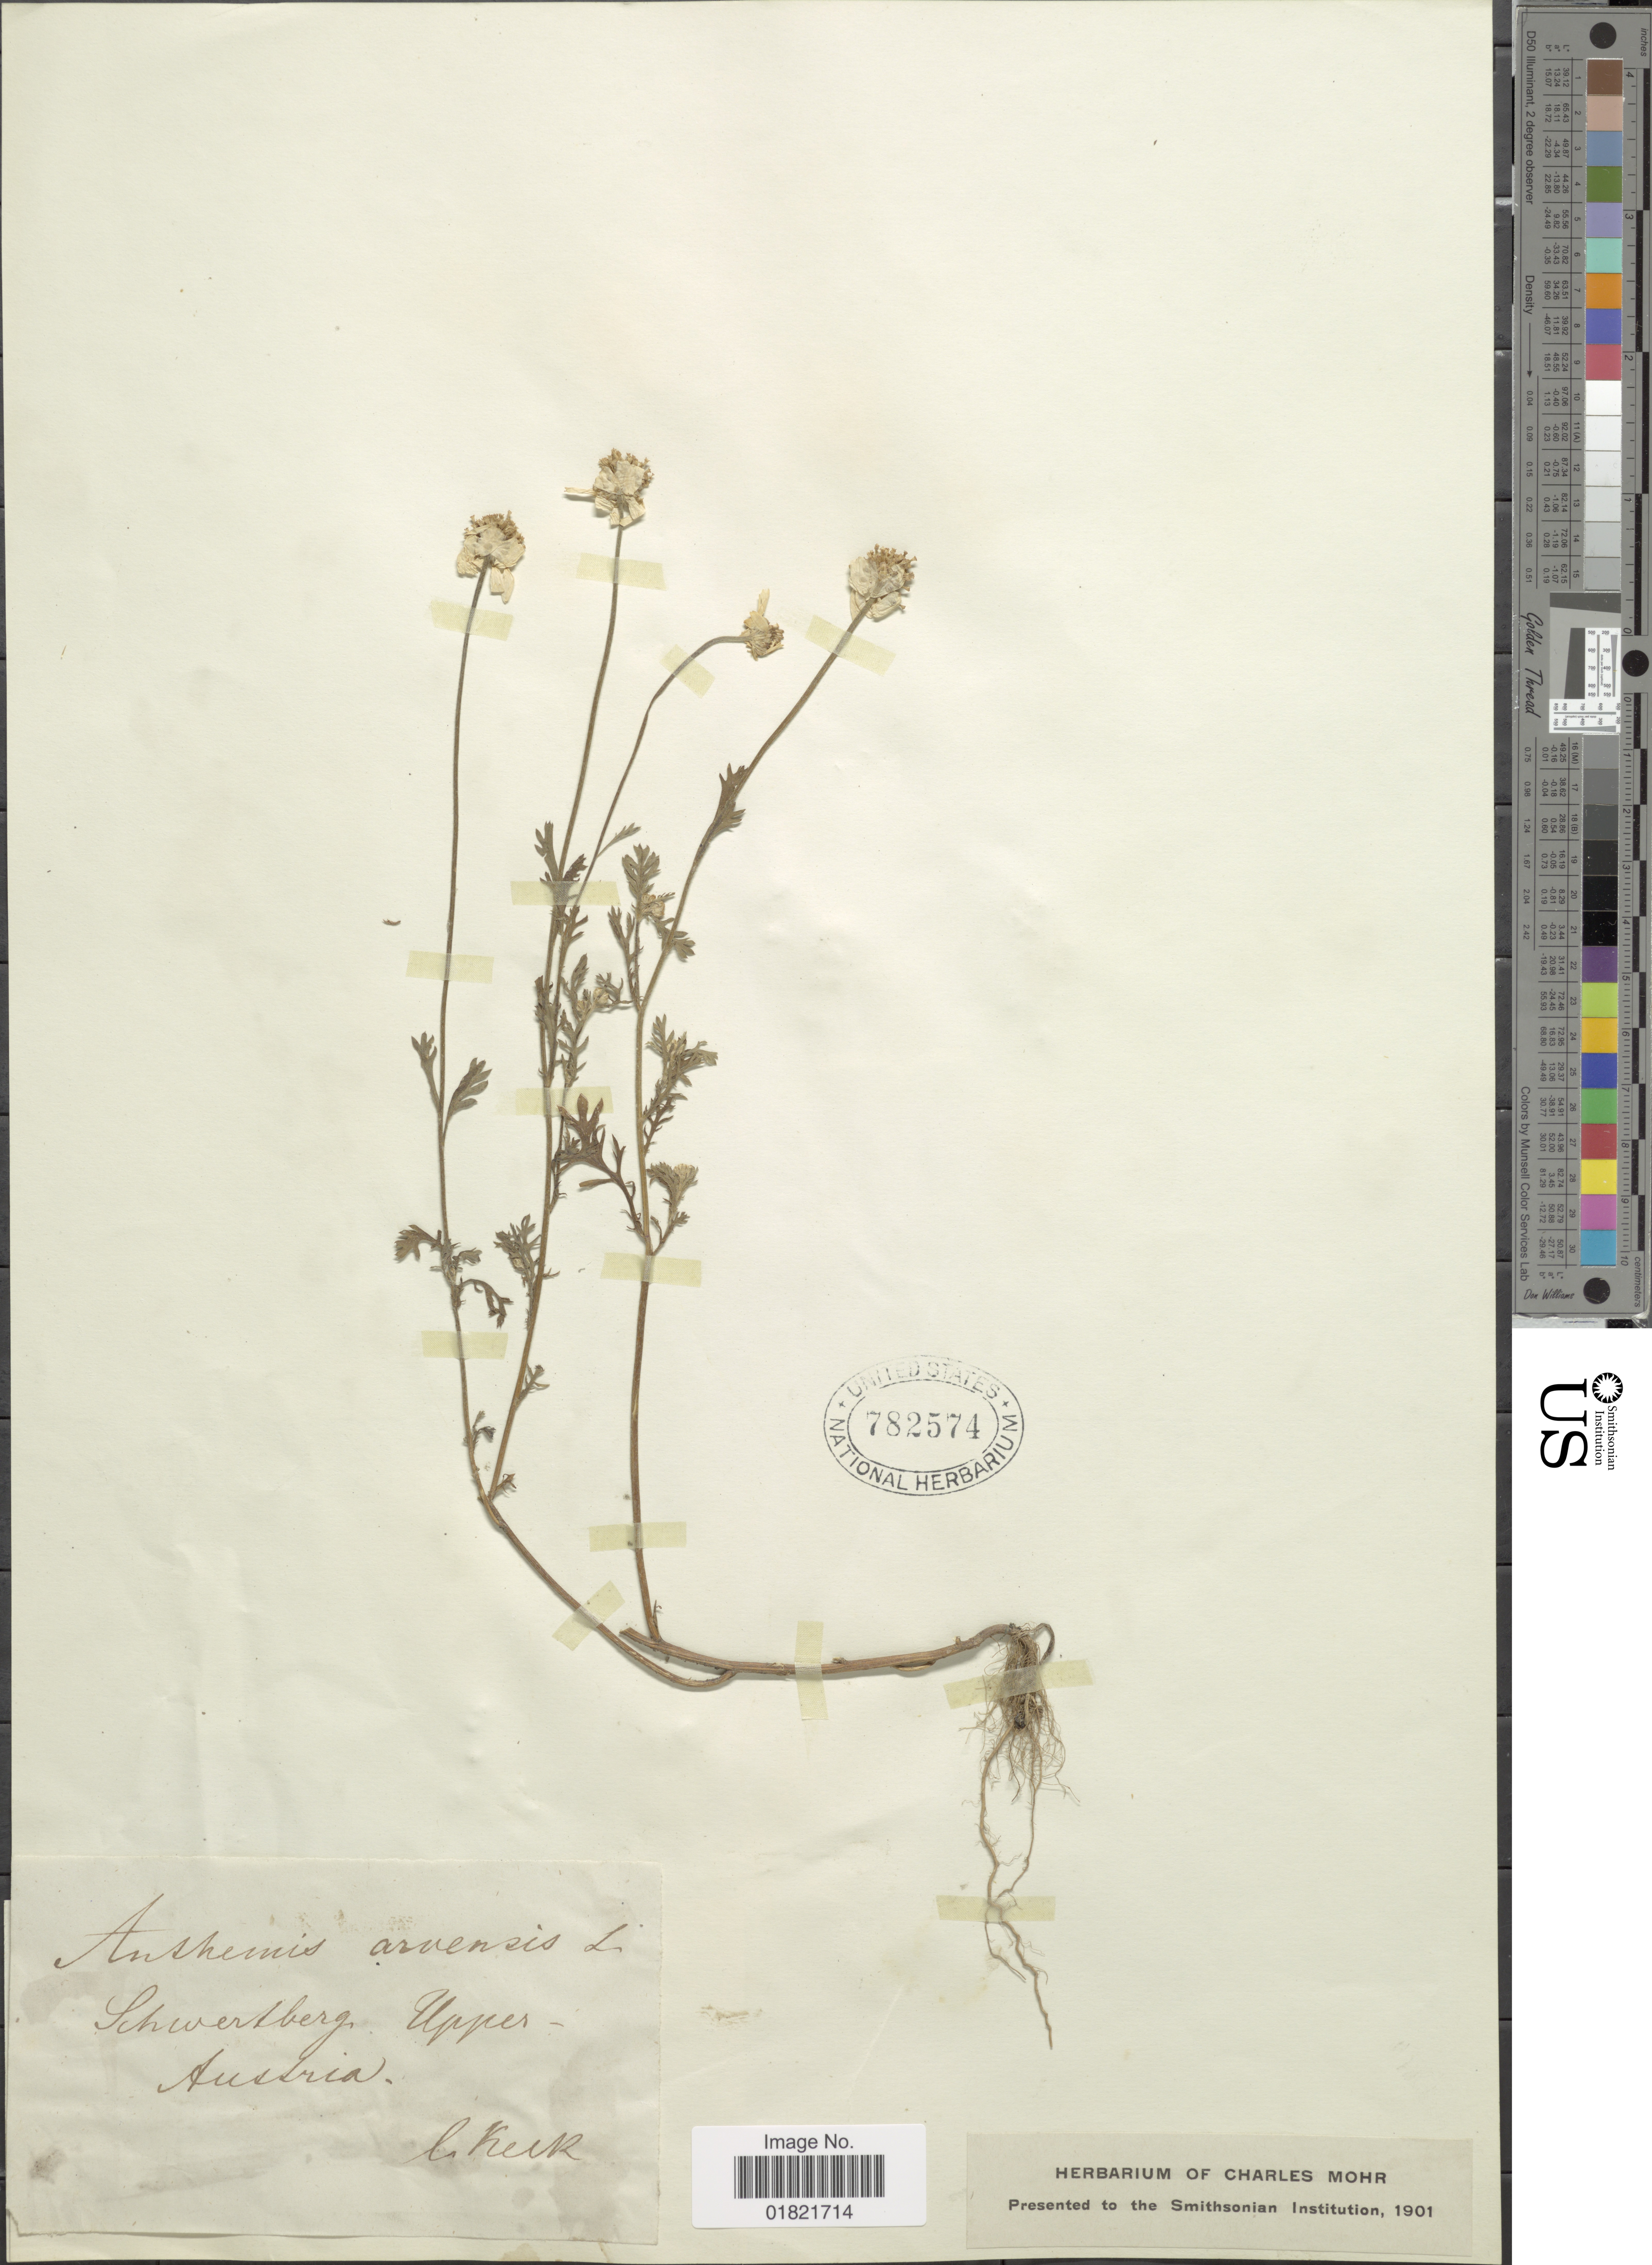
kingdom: Plantae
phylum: Tracheophyta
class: Magnoliopsida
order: Asterales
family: Asteraceae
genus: Anthemis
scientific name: Anthemis arvensis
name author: L.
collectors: -- Keck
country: Austria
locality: Schwertberg Upper [interpreted]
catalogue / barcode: US 782574